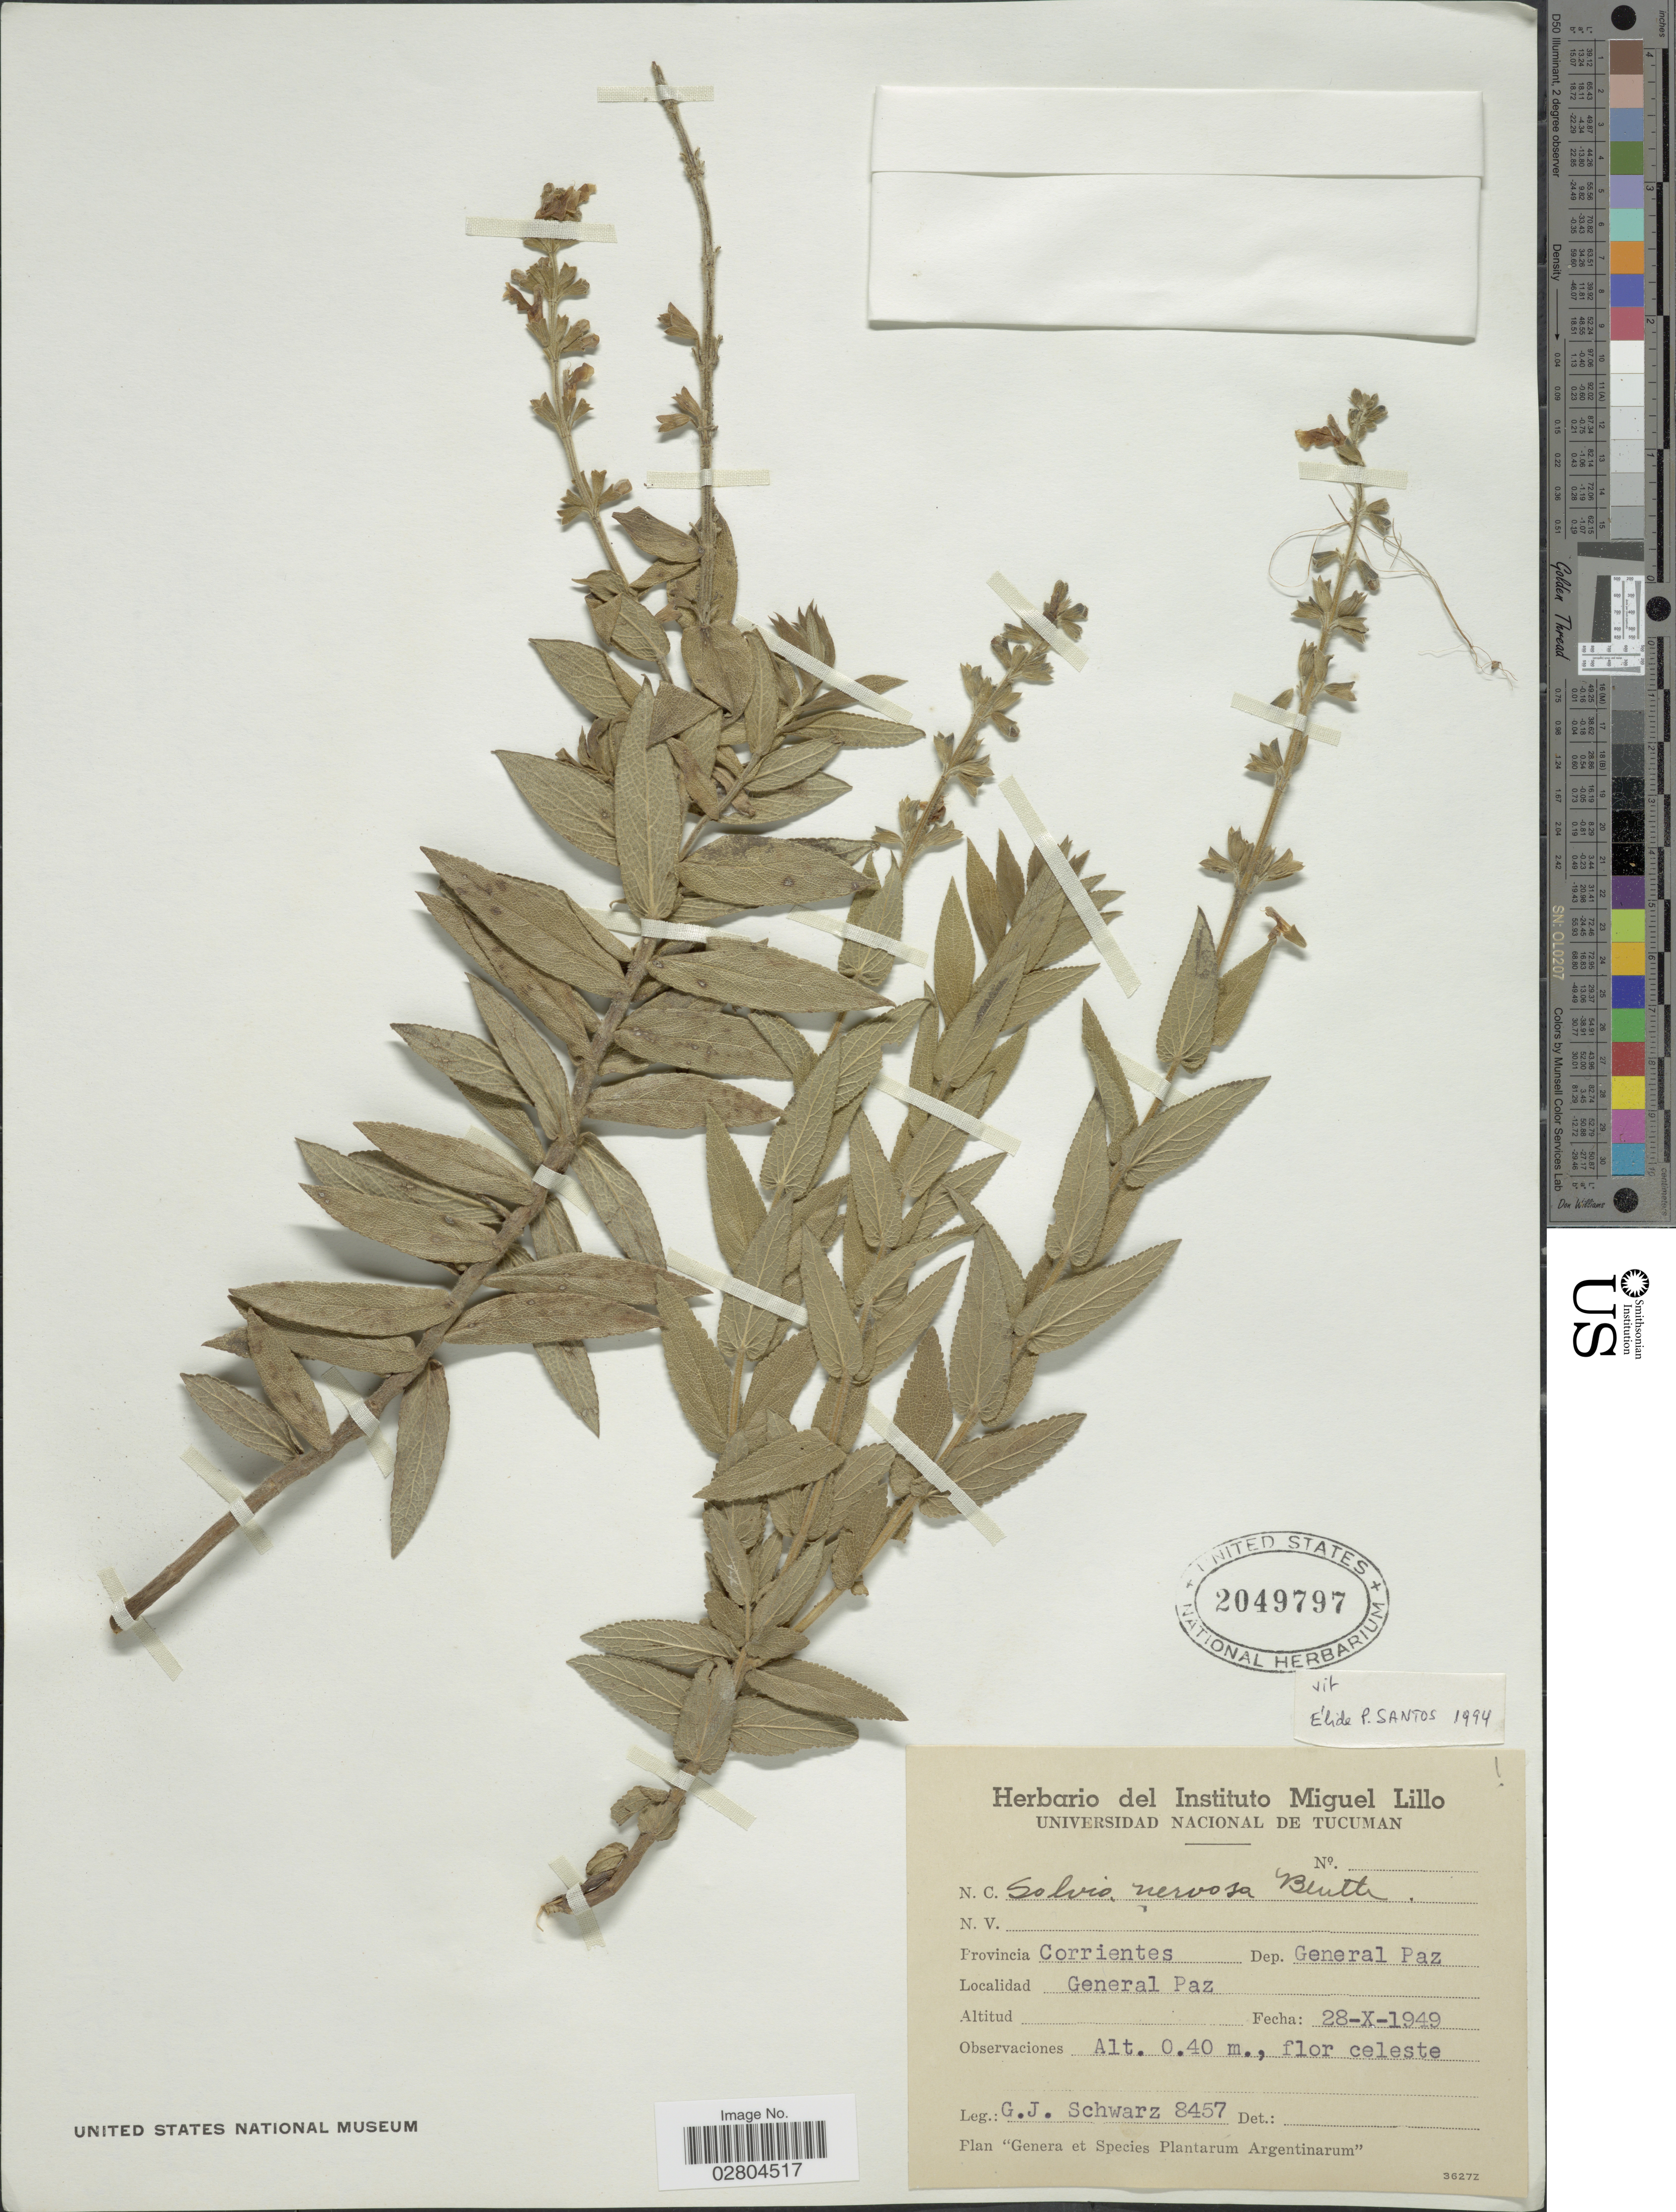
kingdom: Plantae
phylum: Tracheophyta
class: Magnoliopsida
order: Lamiales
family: Lamiaceae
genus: Salvia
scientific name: Salvia nervosa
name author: Benth.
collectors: G. J. Schwarz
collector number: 8457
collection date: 1949-10-28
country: Argentina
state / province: Corrientes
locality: Provincia Corrientes. Dep. General Paz. General Paz.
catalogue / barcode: US 2049797